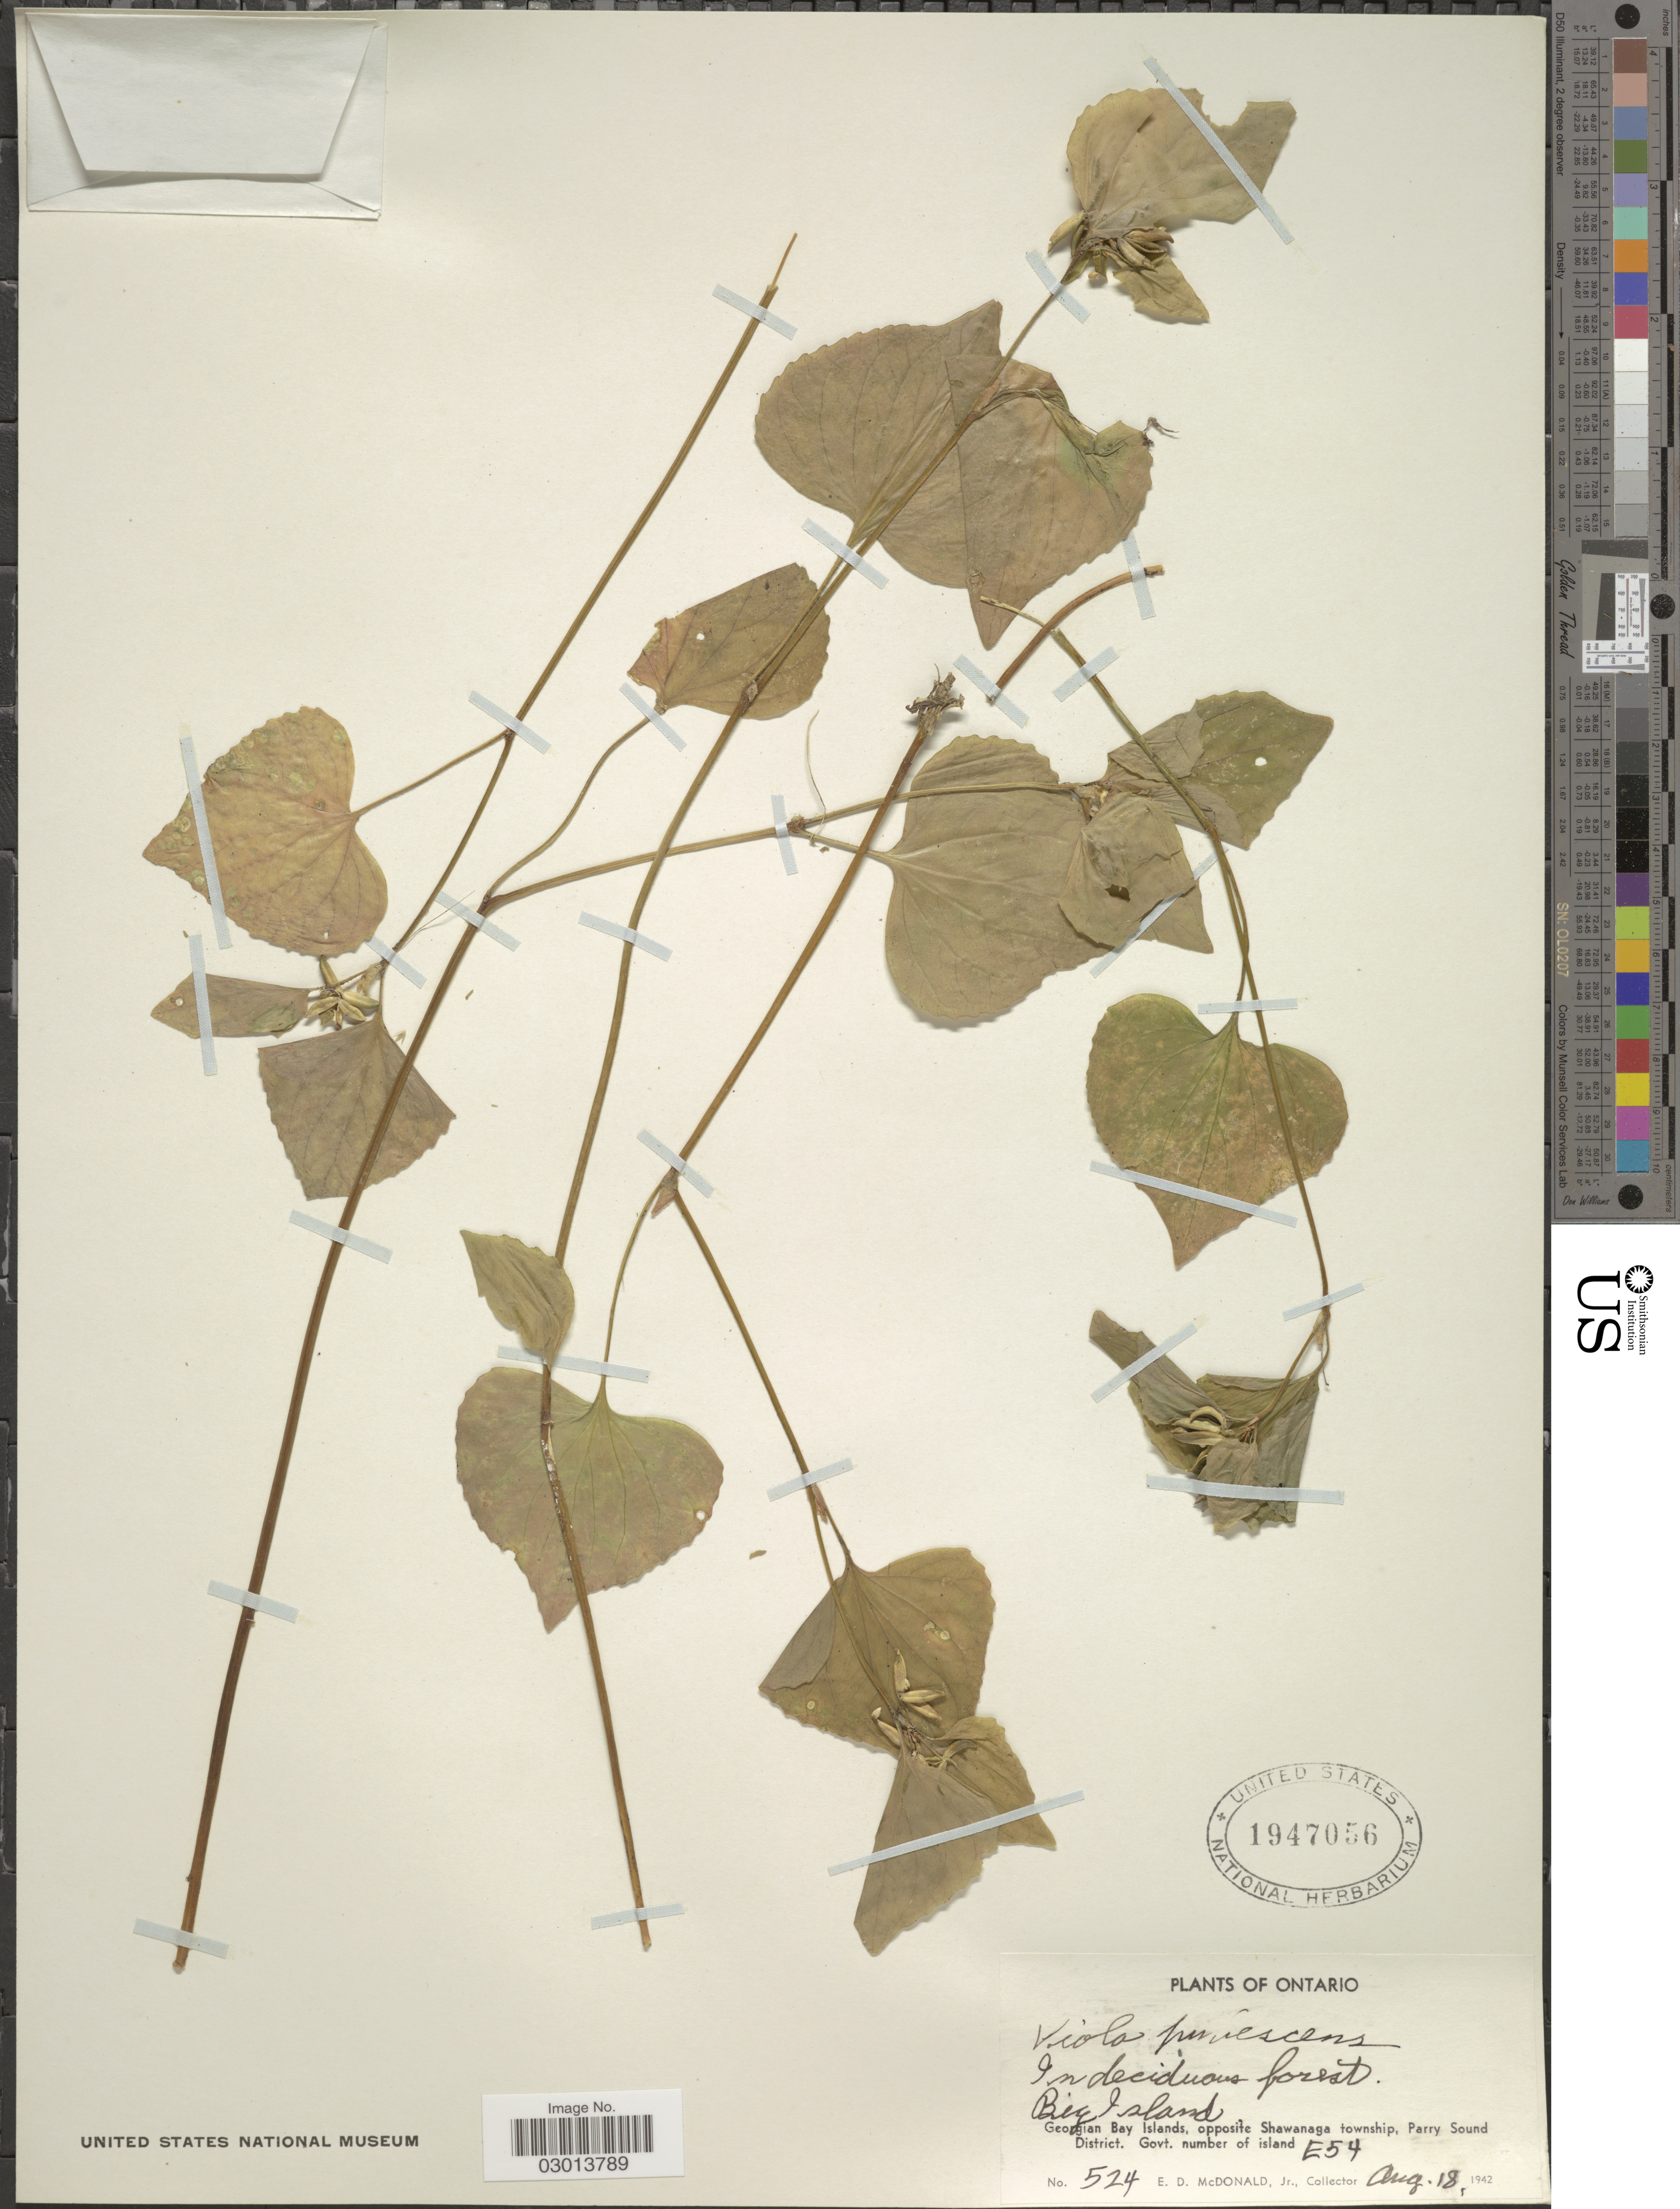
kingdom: Plantae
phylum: Tracheophyta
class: Magnoliopsida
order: Malpighiales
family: Violaceae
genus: Viola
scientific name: Viola pubescens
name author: Aiton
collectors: E. D. McDonald Jr.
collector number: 524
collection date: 1942-08-18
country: Canada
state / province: Ontario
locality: Big Island, Georgian Bay Islands, opposite Shawanaga township, Parry Sound District. Govt. number island E54.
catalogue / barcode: US 1947056